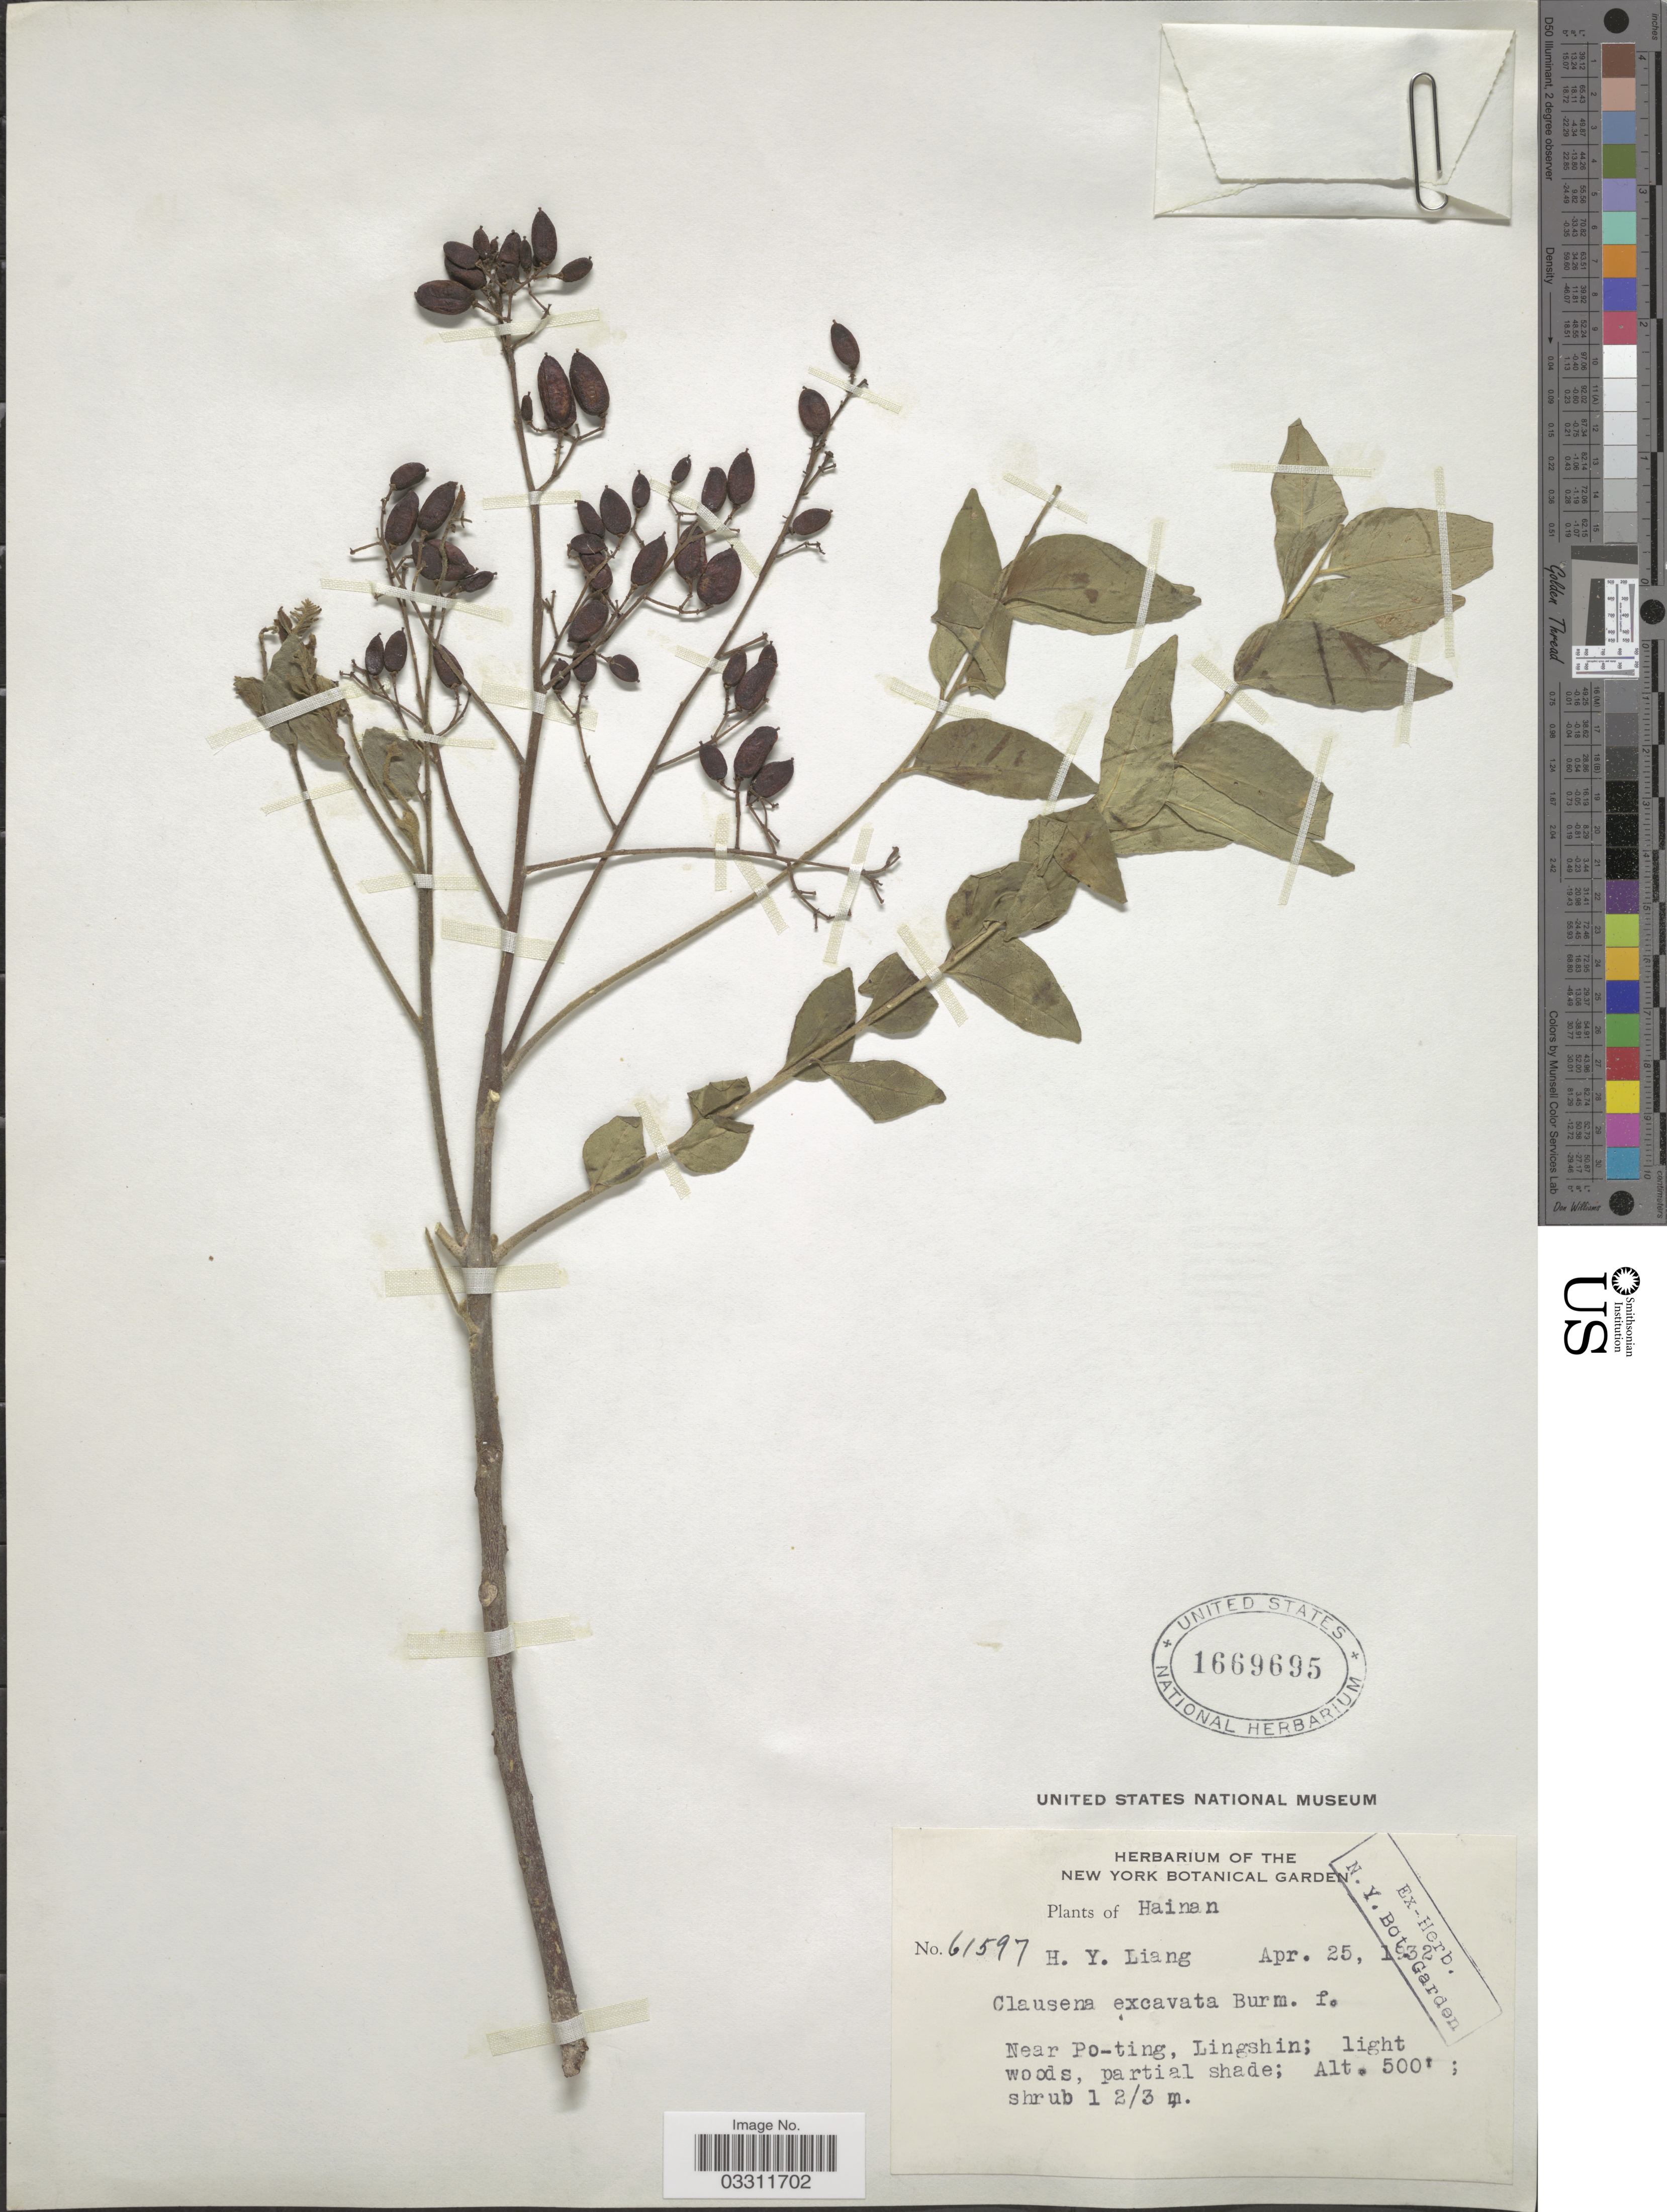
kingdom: Plantae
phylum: Tracheophyta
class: Magnoliopsida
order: Sapindales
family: Rutaceae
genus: Clausena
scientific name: Clausena excavata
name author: Burm. f.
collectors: H. Y. Liang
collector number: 61597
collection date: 1932-04-25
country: China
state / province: Hainan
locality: Near Po-ting, Lingshin.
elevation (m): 152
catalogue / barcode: US 1669695